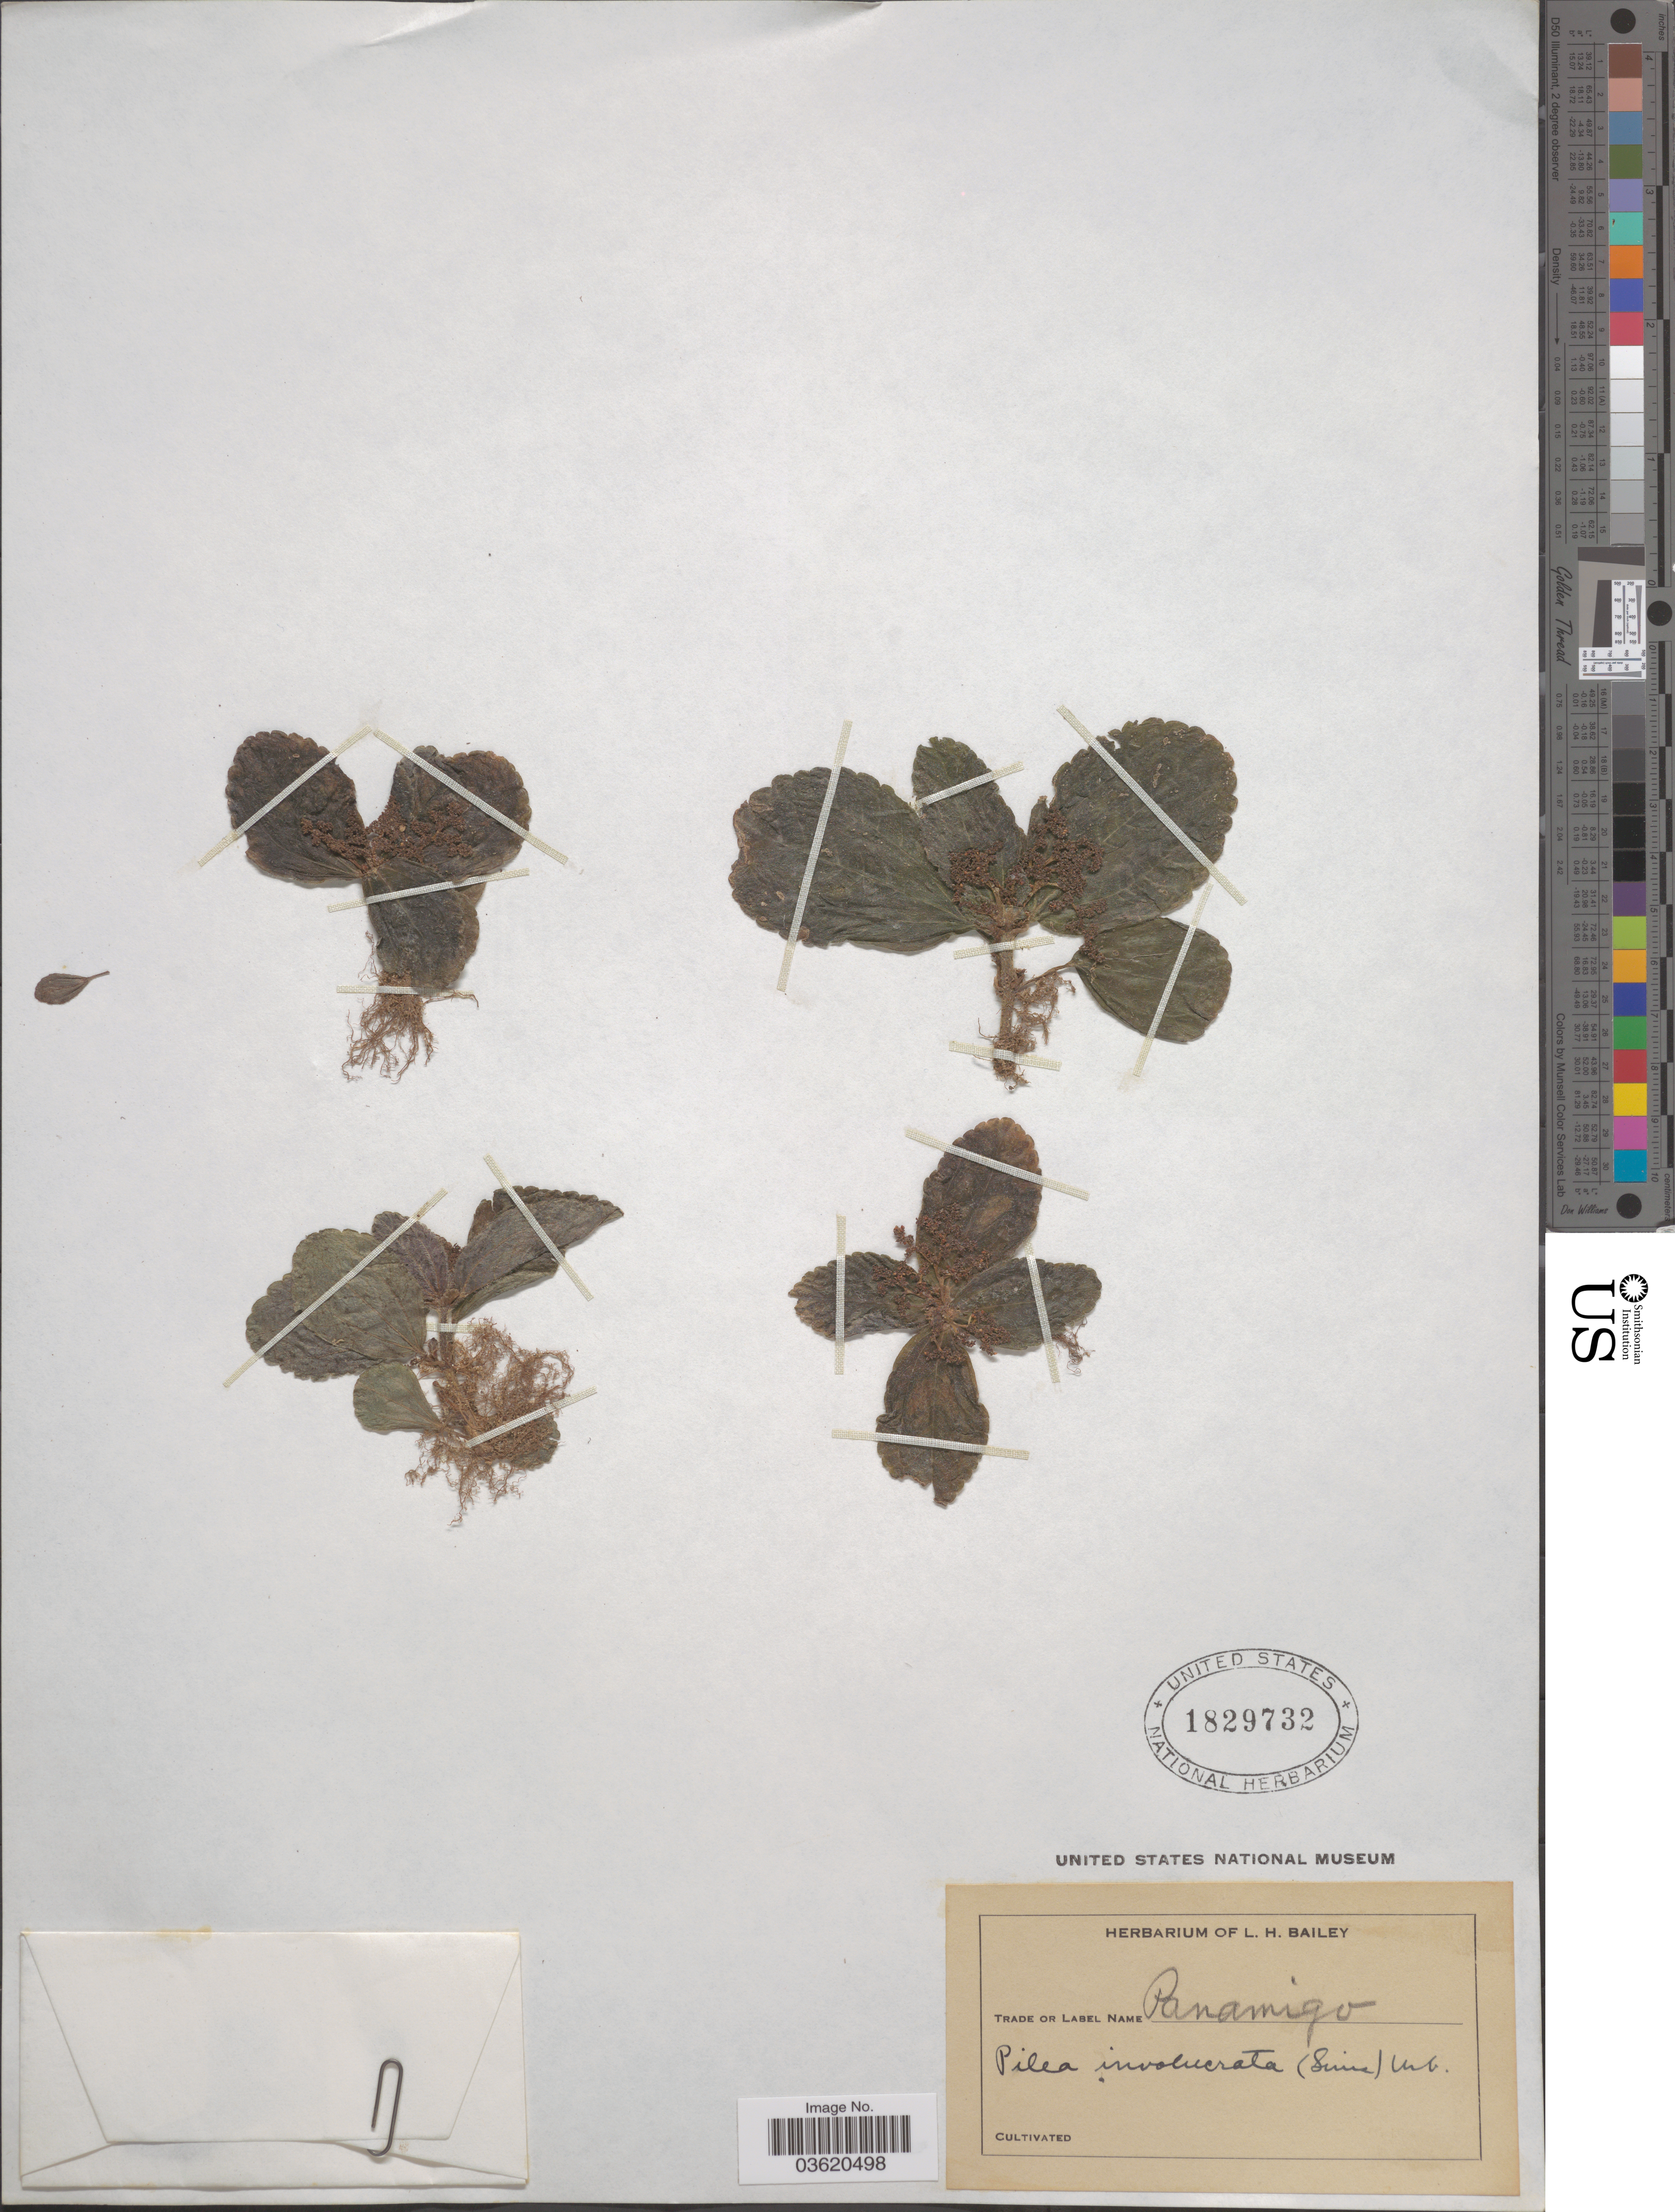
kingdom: Plantae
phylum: Tracheophyta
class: Magnoliopsida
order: Rosales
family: Urticaceae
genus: Pilea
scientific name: Pilea involucrata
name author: Urb.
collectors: ex herb. L. H. Bailey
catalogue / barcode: US 1829732